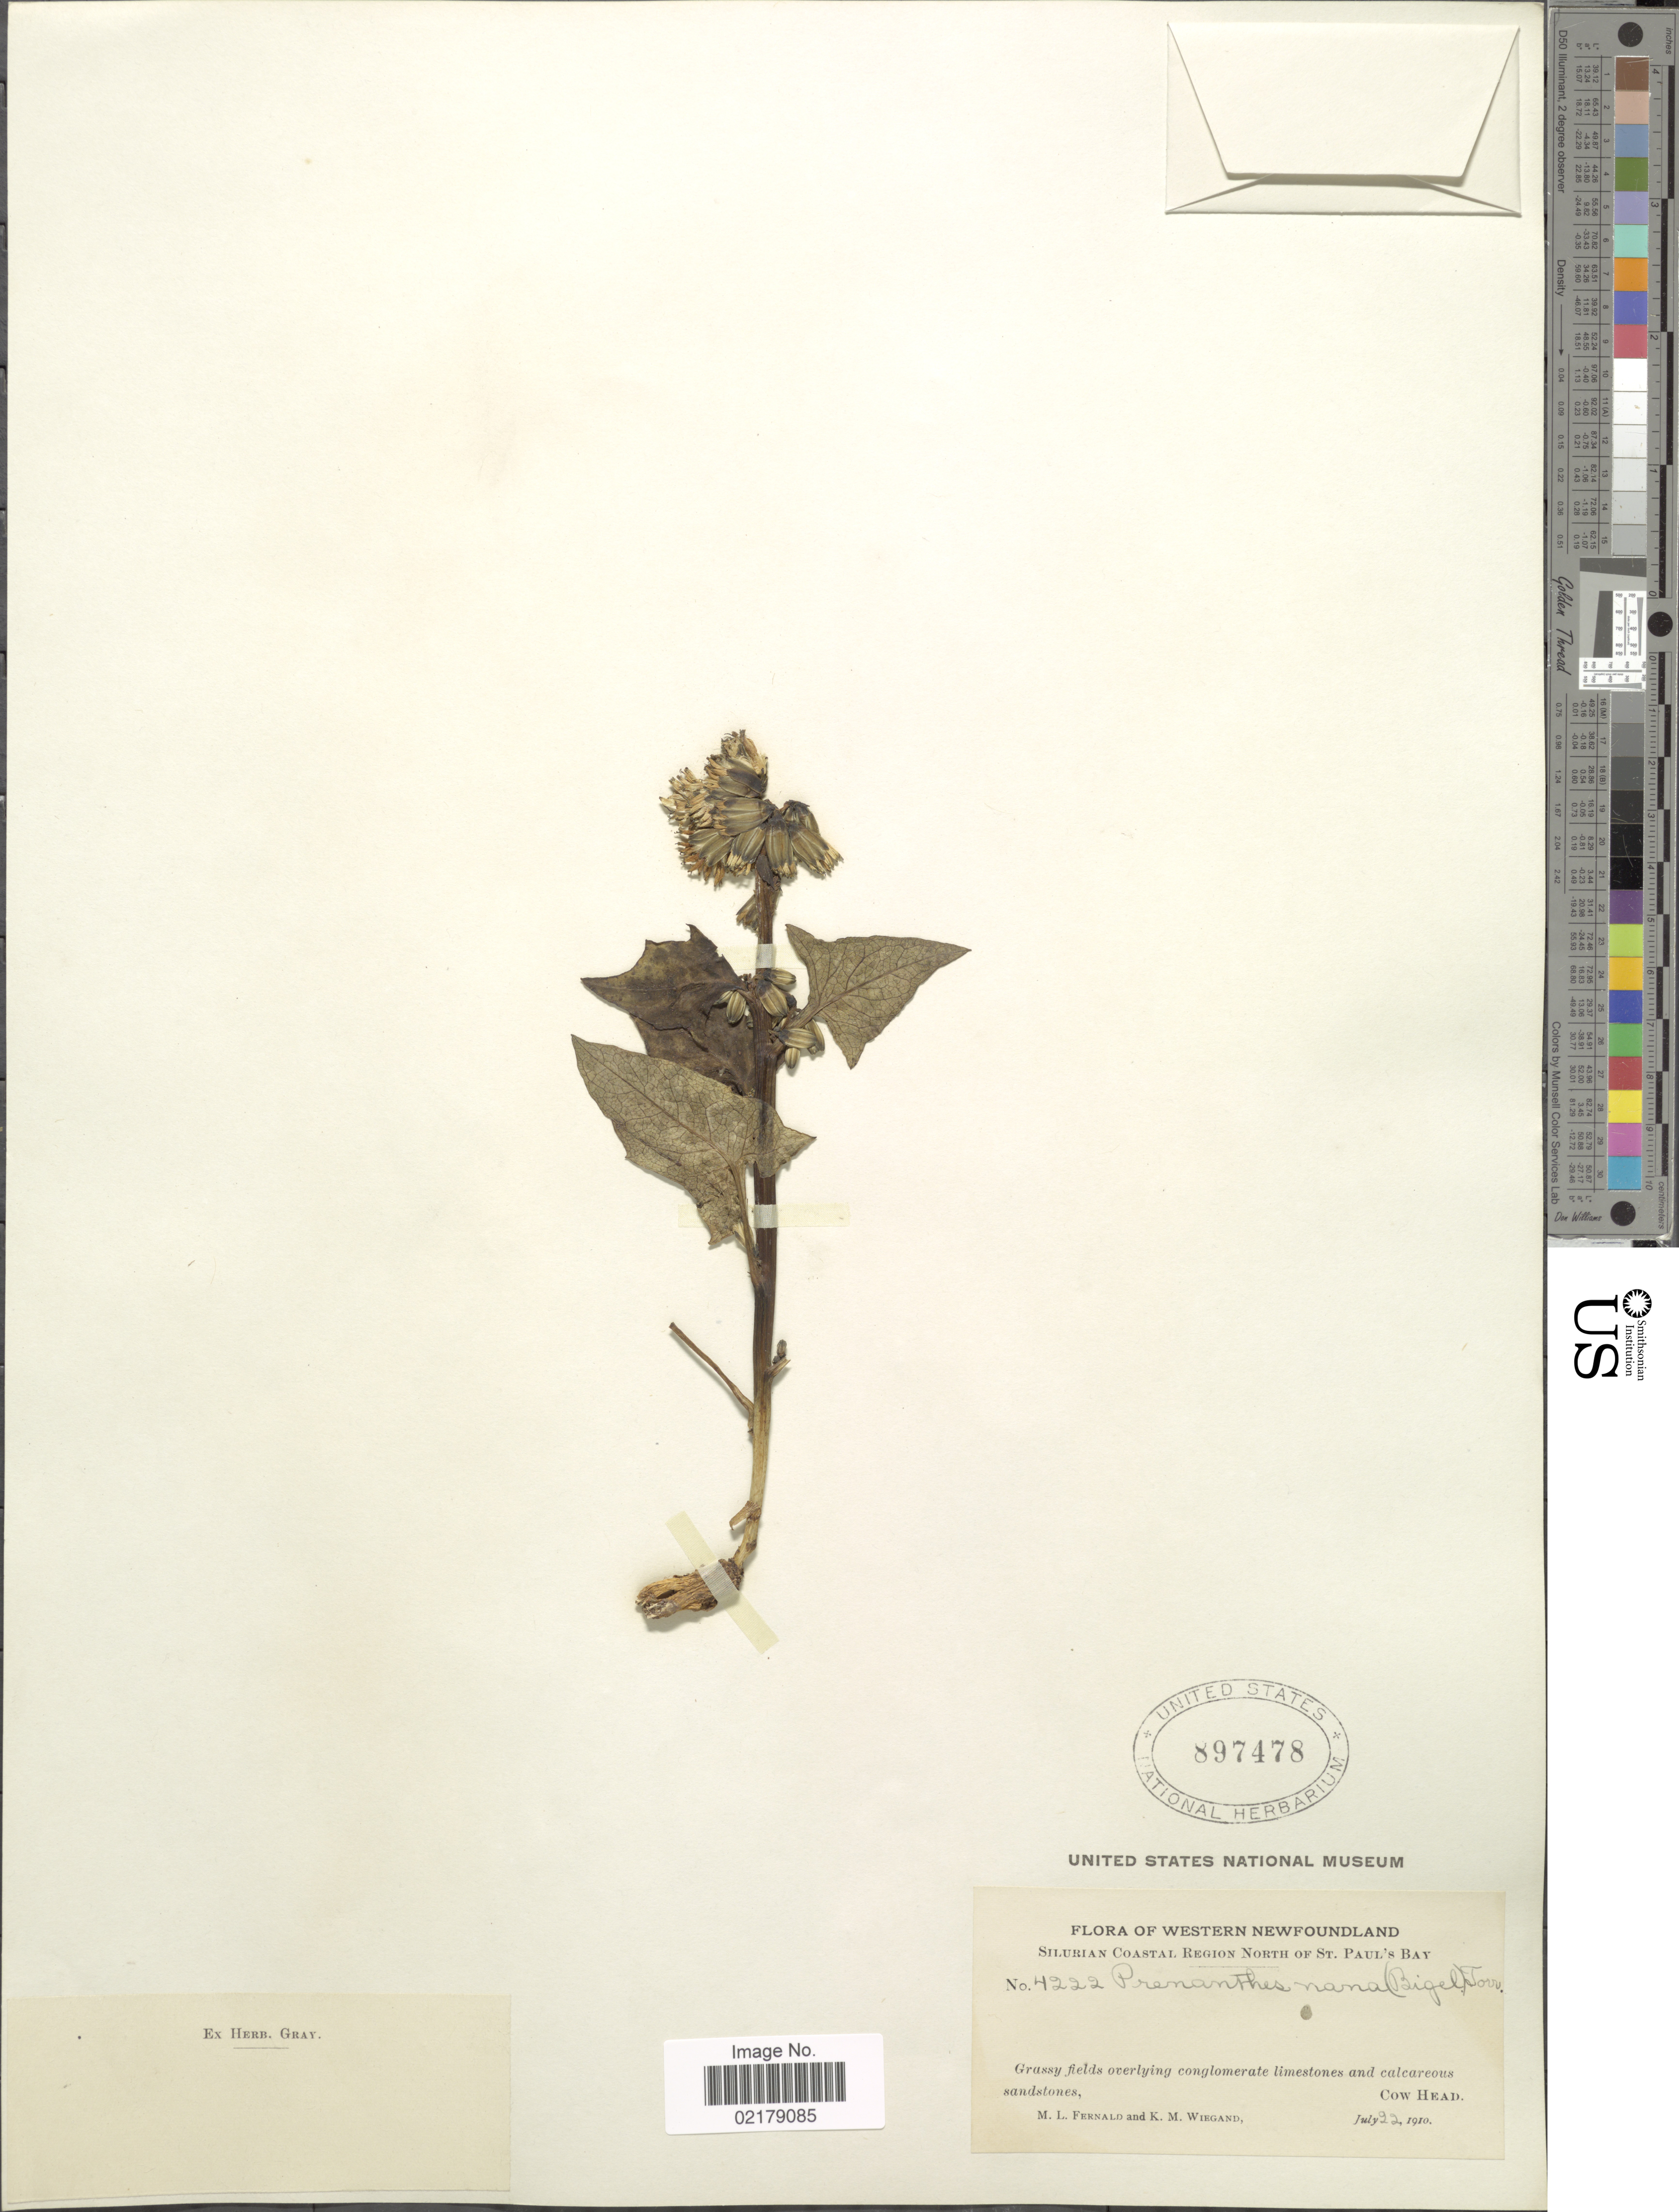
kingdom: Plantae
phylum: Tracheophyta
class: Magnoliopsida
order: Asterales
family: Asteraceae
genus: Nabalus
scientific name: Nabalus trifoliolatus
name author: Cass.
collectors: M. L. Fernald & K. M. Wiegand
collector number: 4222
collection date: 1910-07-22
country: Canada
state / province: Newfoundland and Labrador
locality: Western Newfoundland, Silurian Coastal Region North of St. Paul's Bay, Grassy fields overluing conglomerate limestone and calcareous sandstones, Cow Head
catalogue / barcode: US 897478